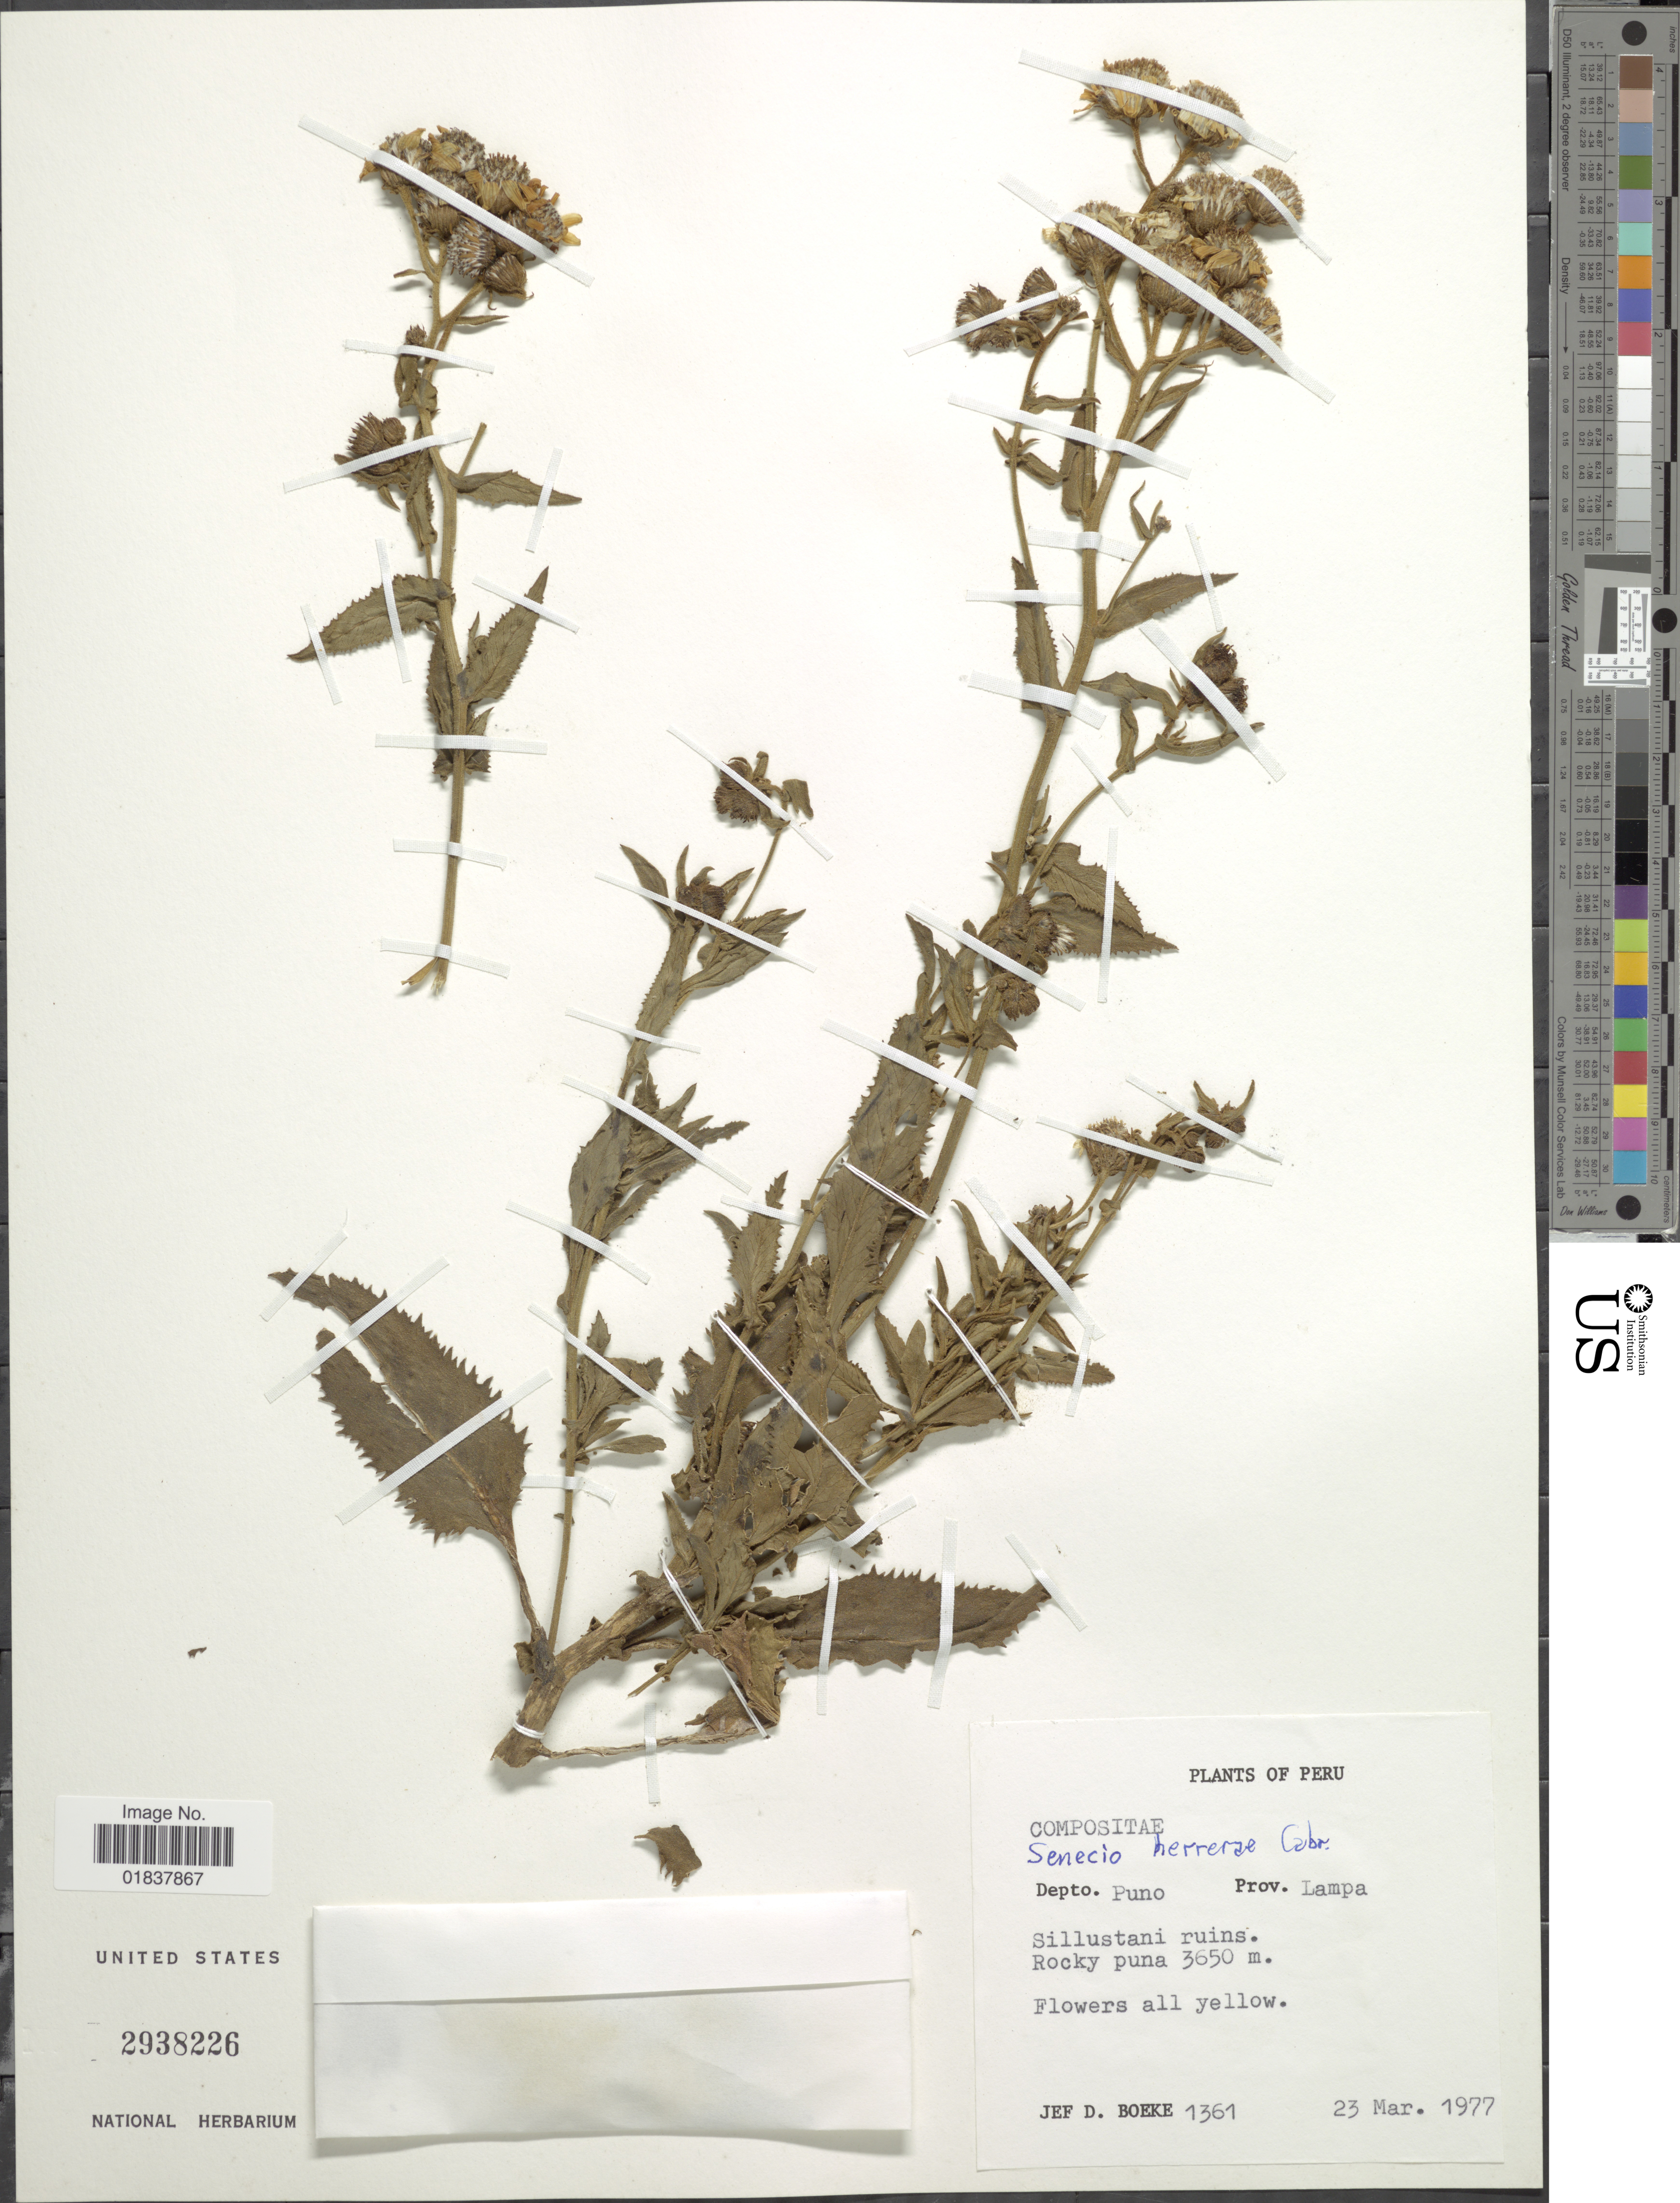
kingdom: Plantae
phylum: Tracheophyta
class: Magnoliopsida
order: Asterales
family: Asteraceae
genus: Senecio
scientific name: Senecio herrerae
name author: Cabrera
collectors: J. D. Boeke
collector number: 1361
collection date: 1977-03-23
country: Peru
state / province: Puno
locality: Prov. Lampa, Sillustani ruins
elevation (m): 3650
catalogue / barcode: US 2938226